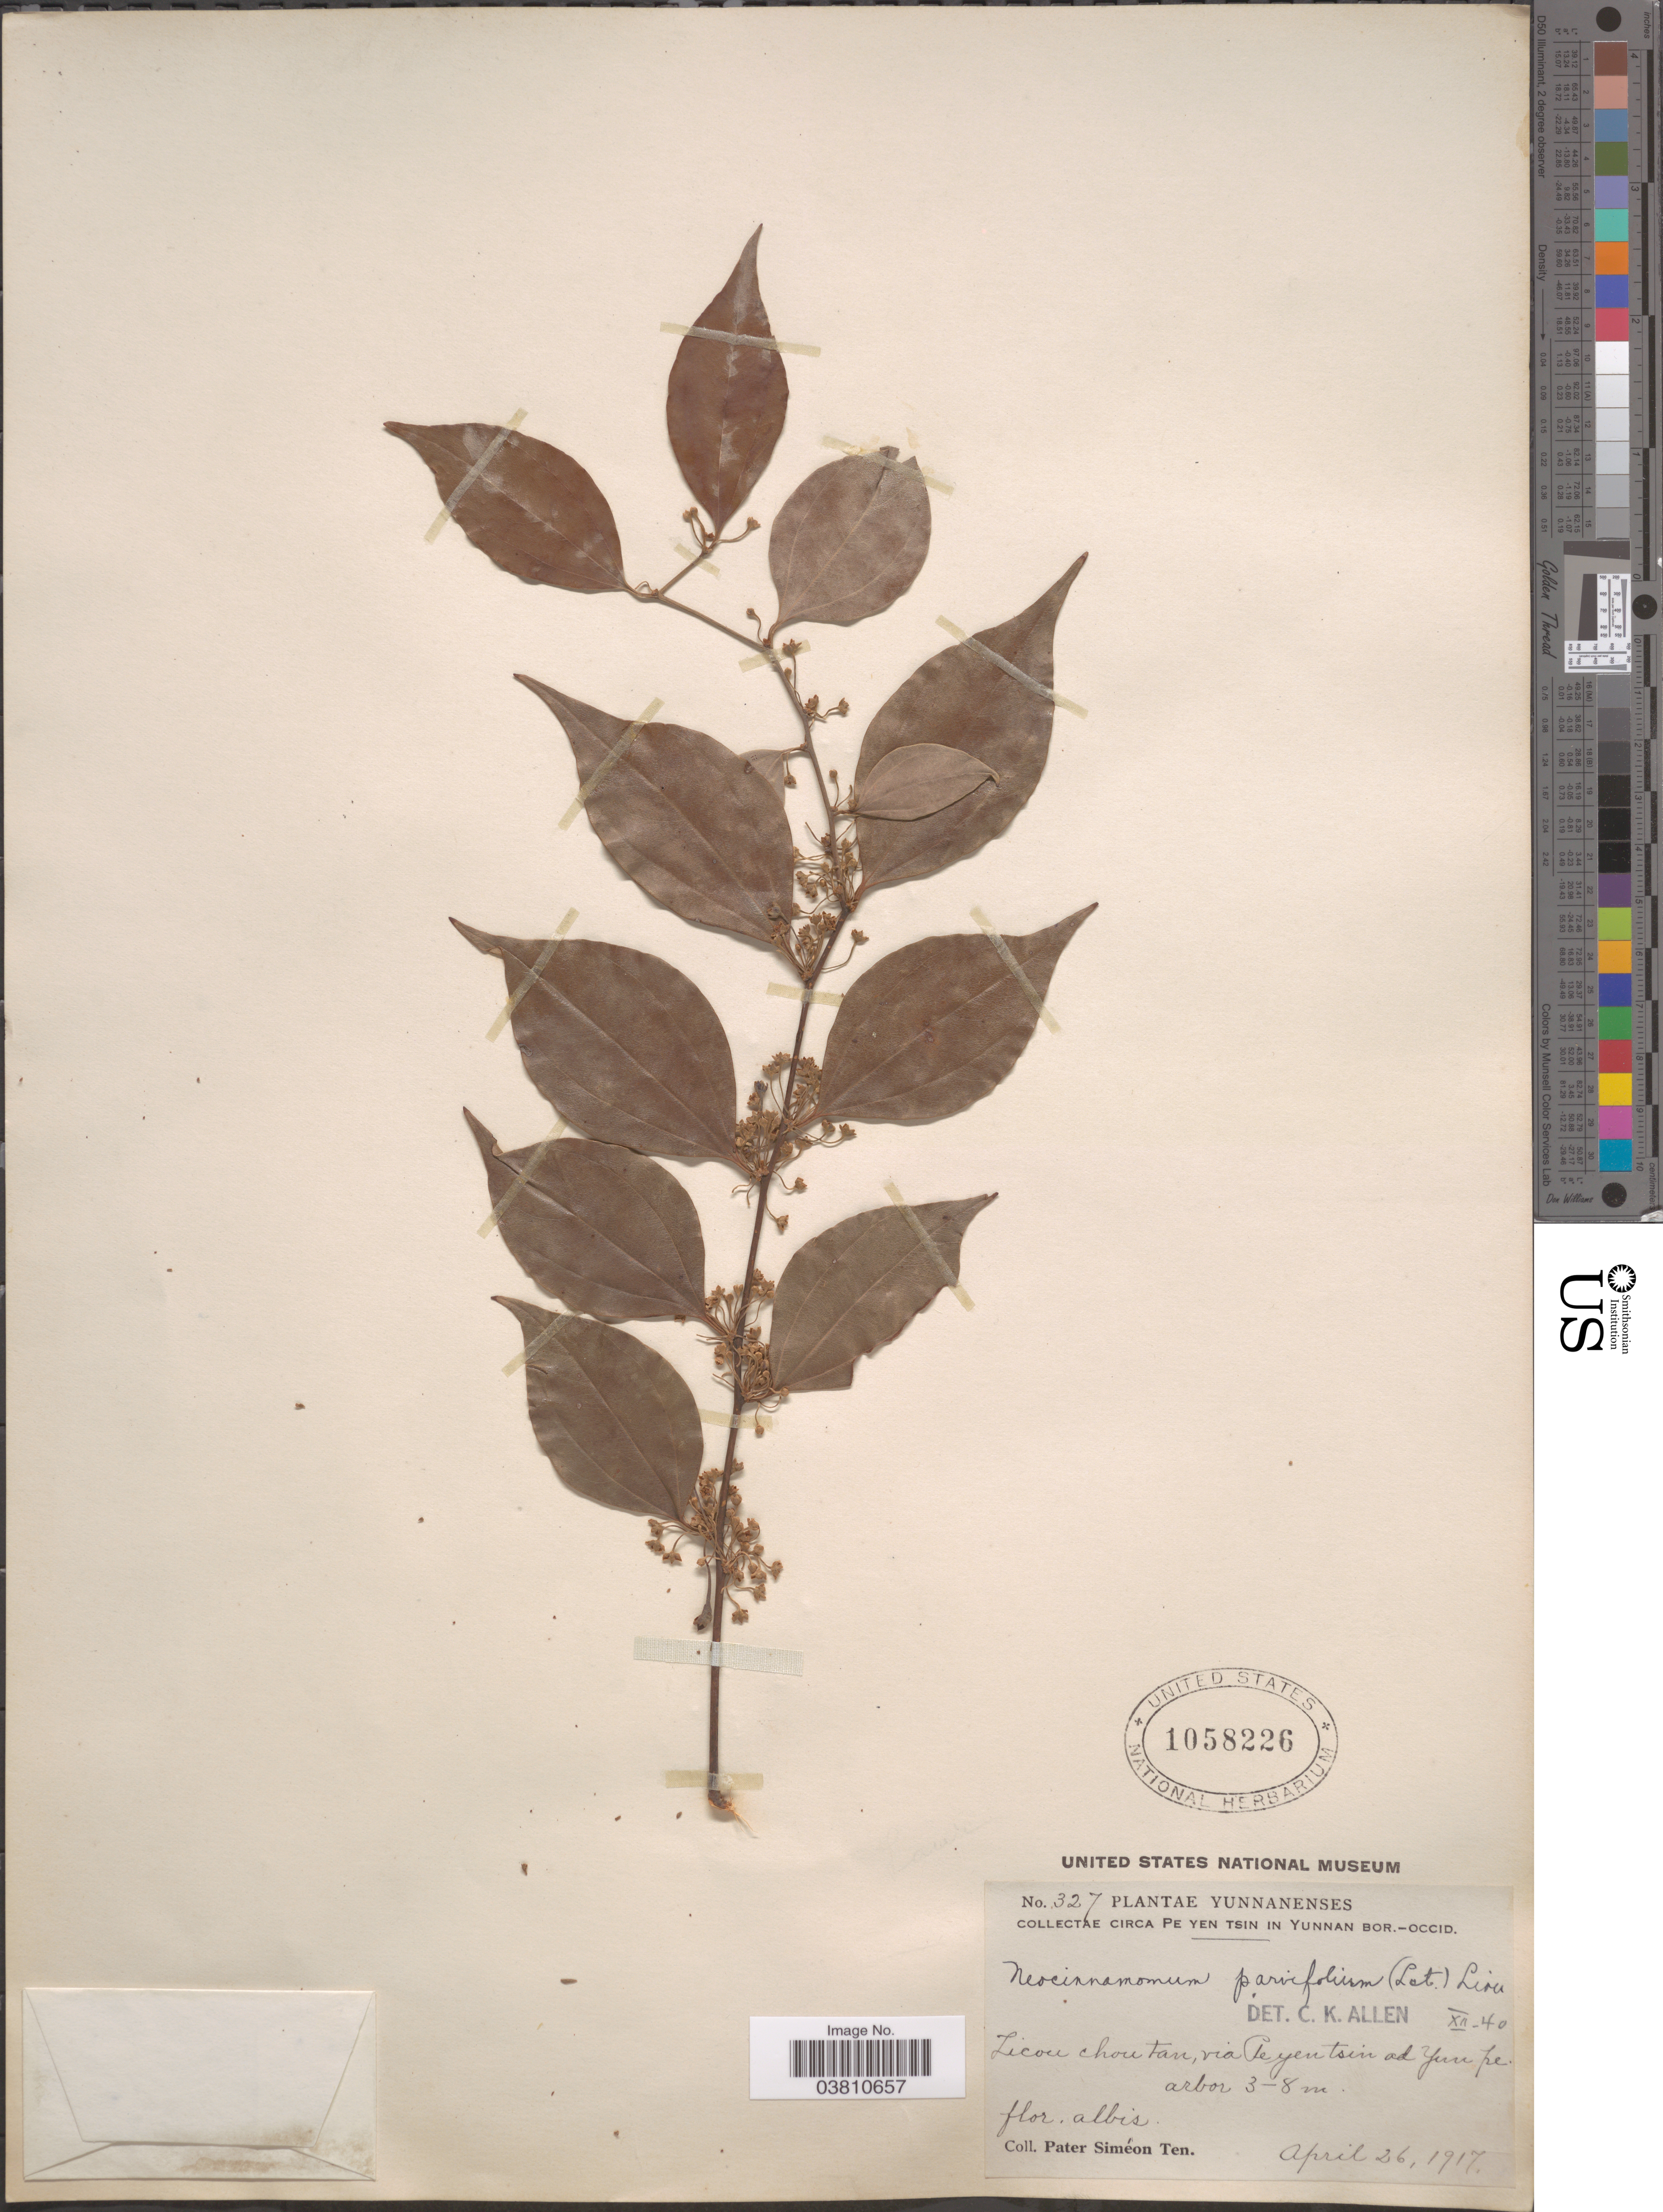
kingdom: Plantae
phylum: Tracheophyta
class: Magnoliopsida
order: Laurales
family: Lauraceae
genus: Neocinnamomum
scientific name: Neocinnamomum parvifolium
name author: H. Liu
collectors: P. S. Ten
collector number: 327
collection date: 1917-04-26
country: China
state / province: Yunnan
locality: Circa Pe Yen Tsin in Yunnan Bor.-Occid. Licou chou tan, via Pe yen tsin ad Yun pe. [interpreted]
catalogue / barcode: US 1058226